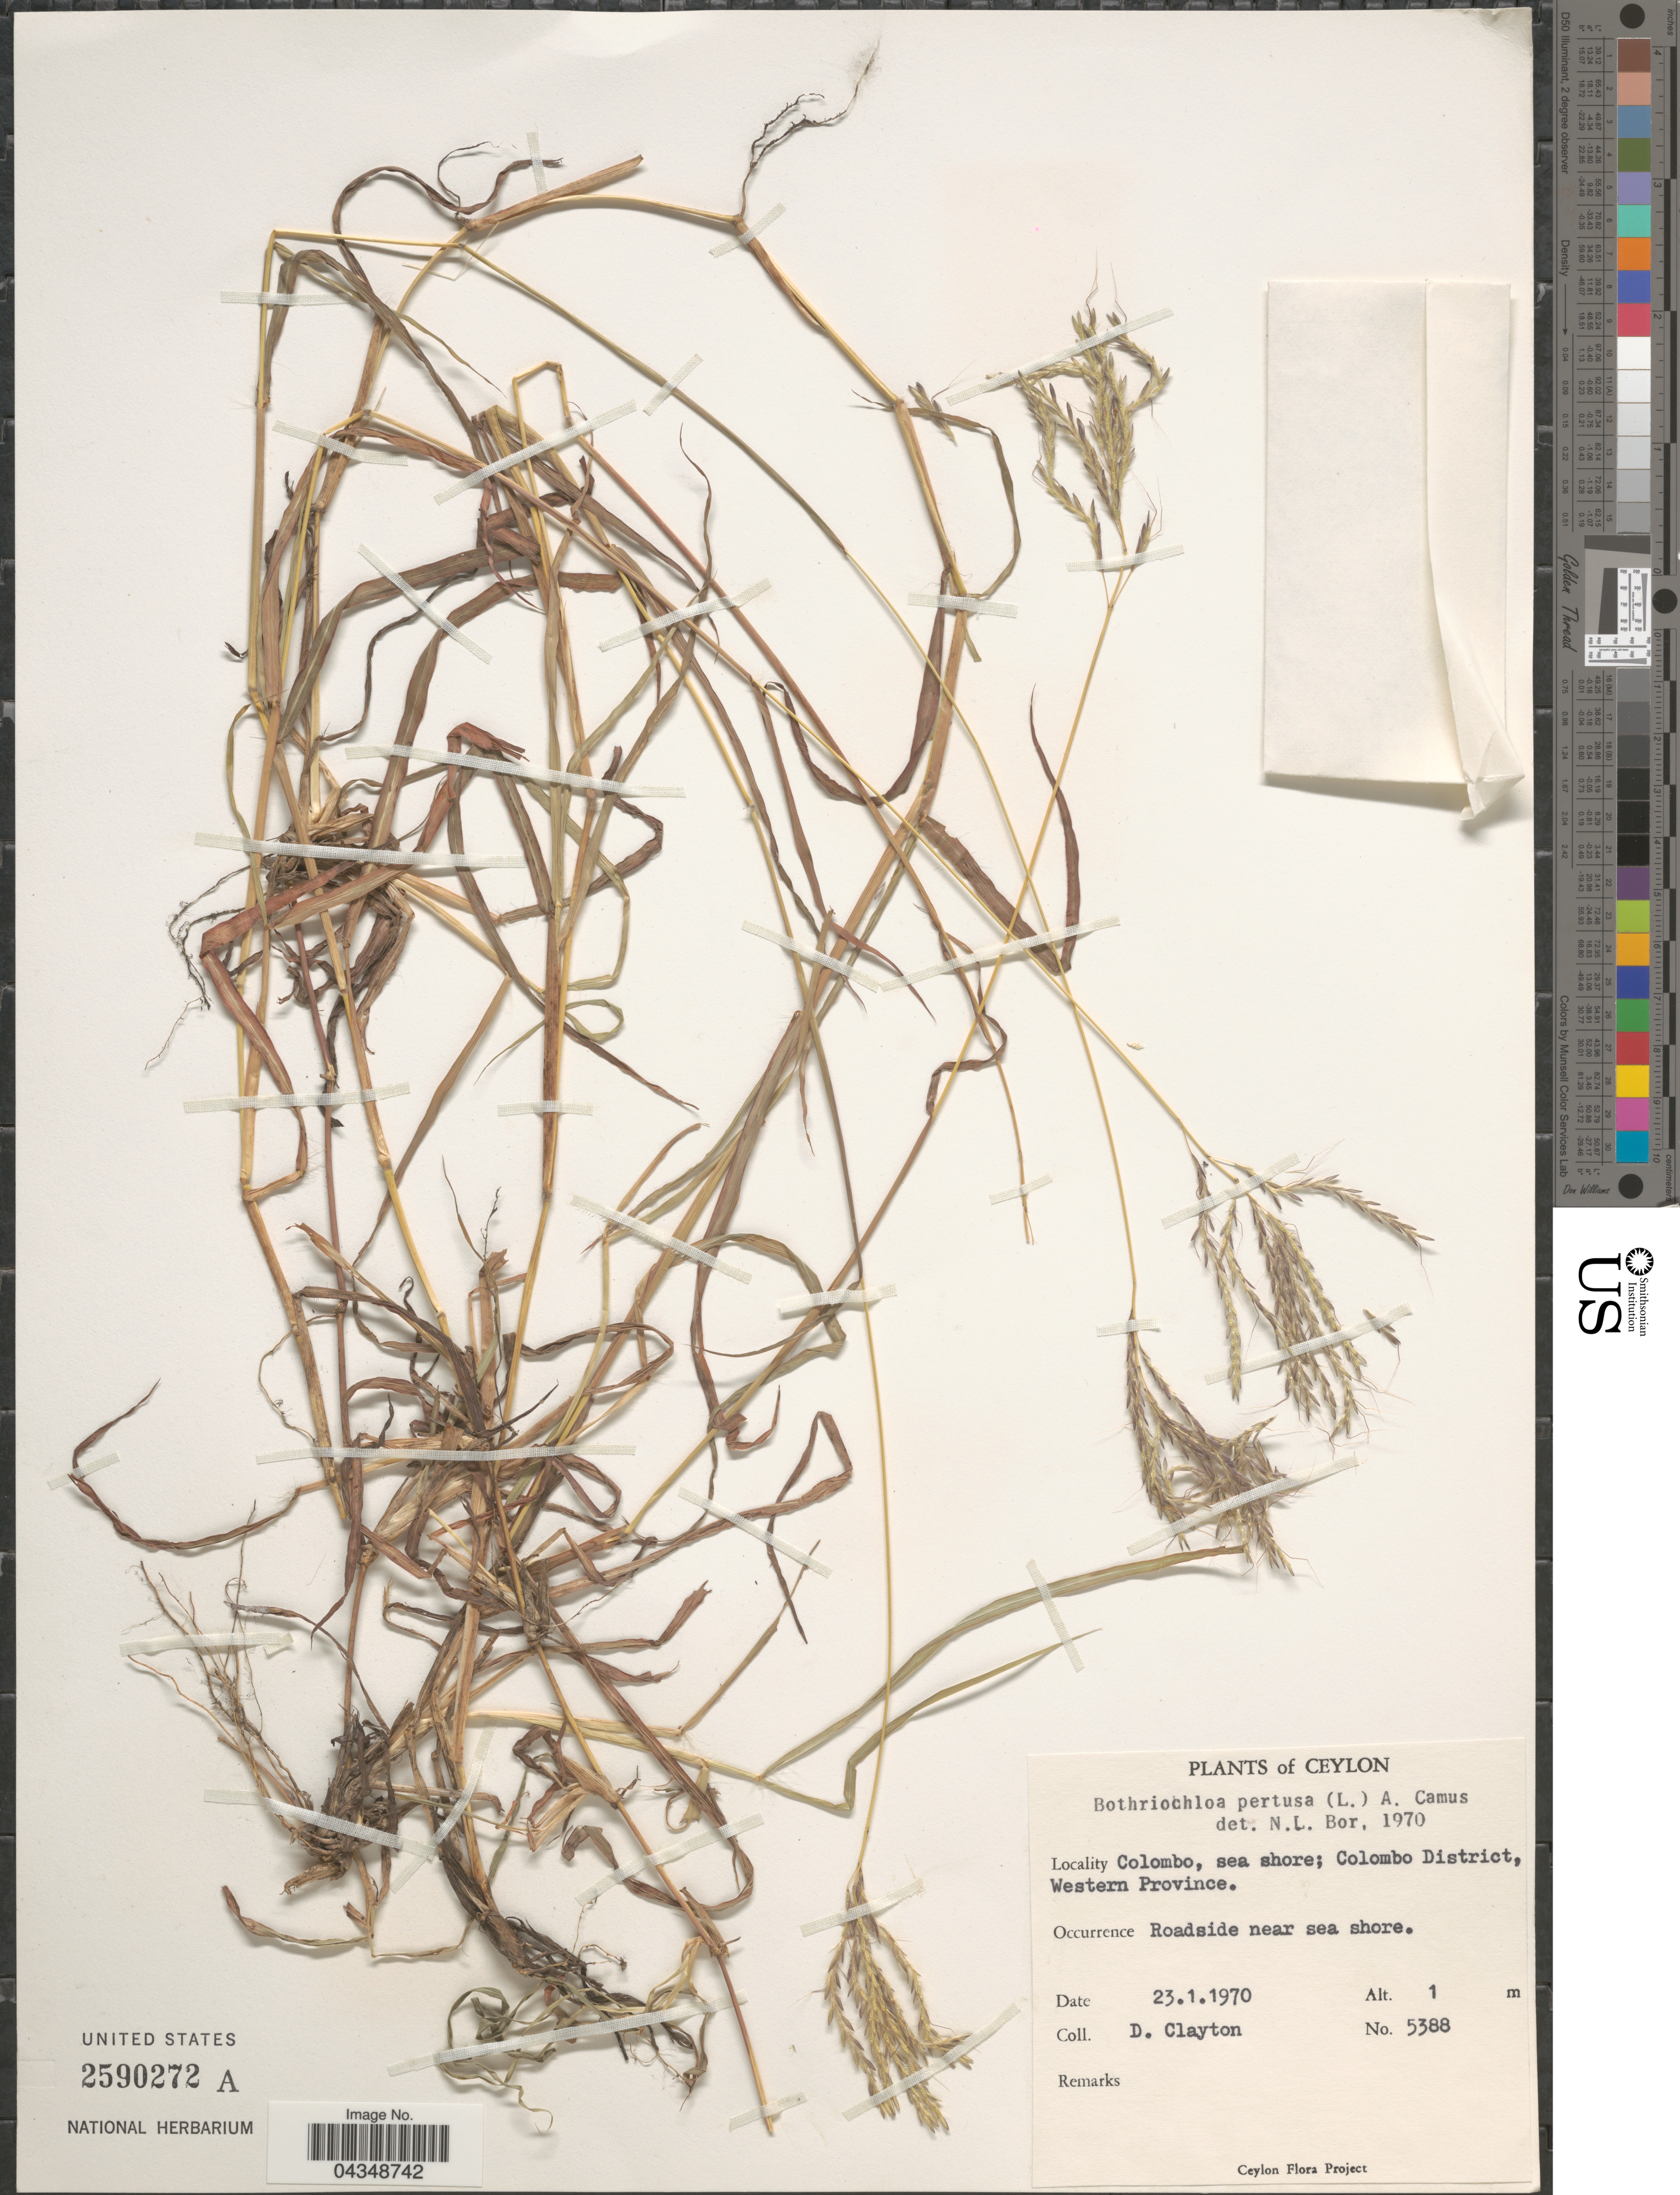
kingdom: Plantae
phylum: Tracheophyta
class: Liliopsida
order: Poales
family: Poaceae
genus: Bothriochloa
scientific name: Bothriochloa pertusa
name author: (L.) A. Camus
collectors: D. Clayton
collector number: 5388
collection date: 1970-01-23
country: Sri Lanka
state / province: North Western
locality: Ceylon. Colombo, sea shore; Colombo District.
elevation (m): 1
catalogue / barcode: US 2590272A